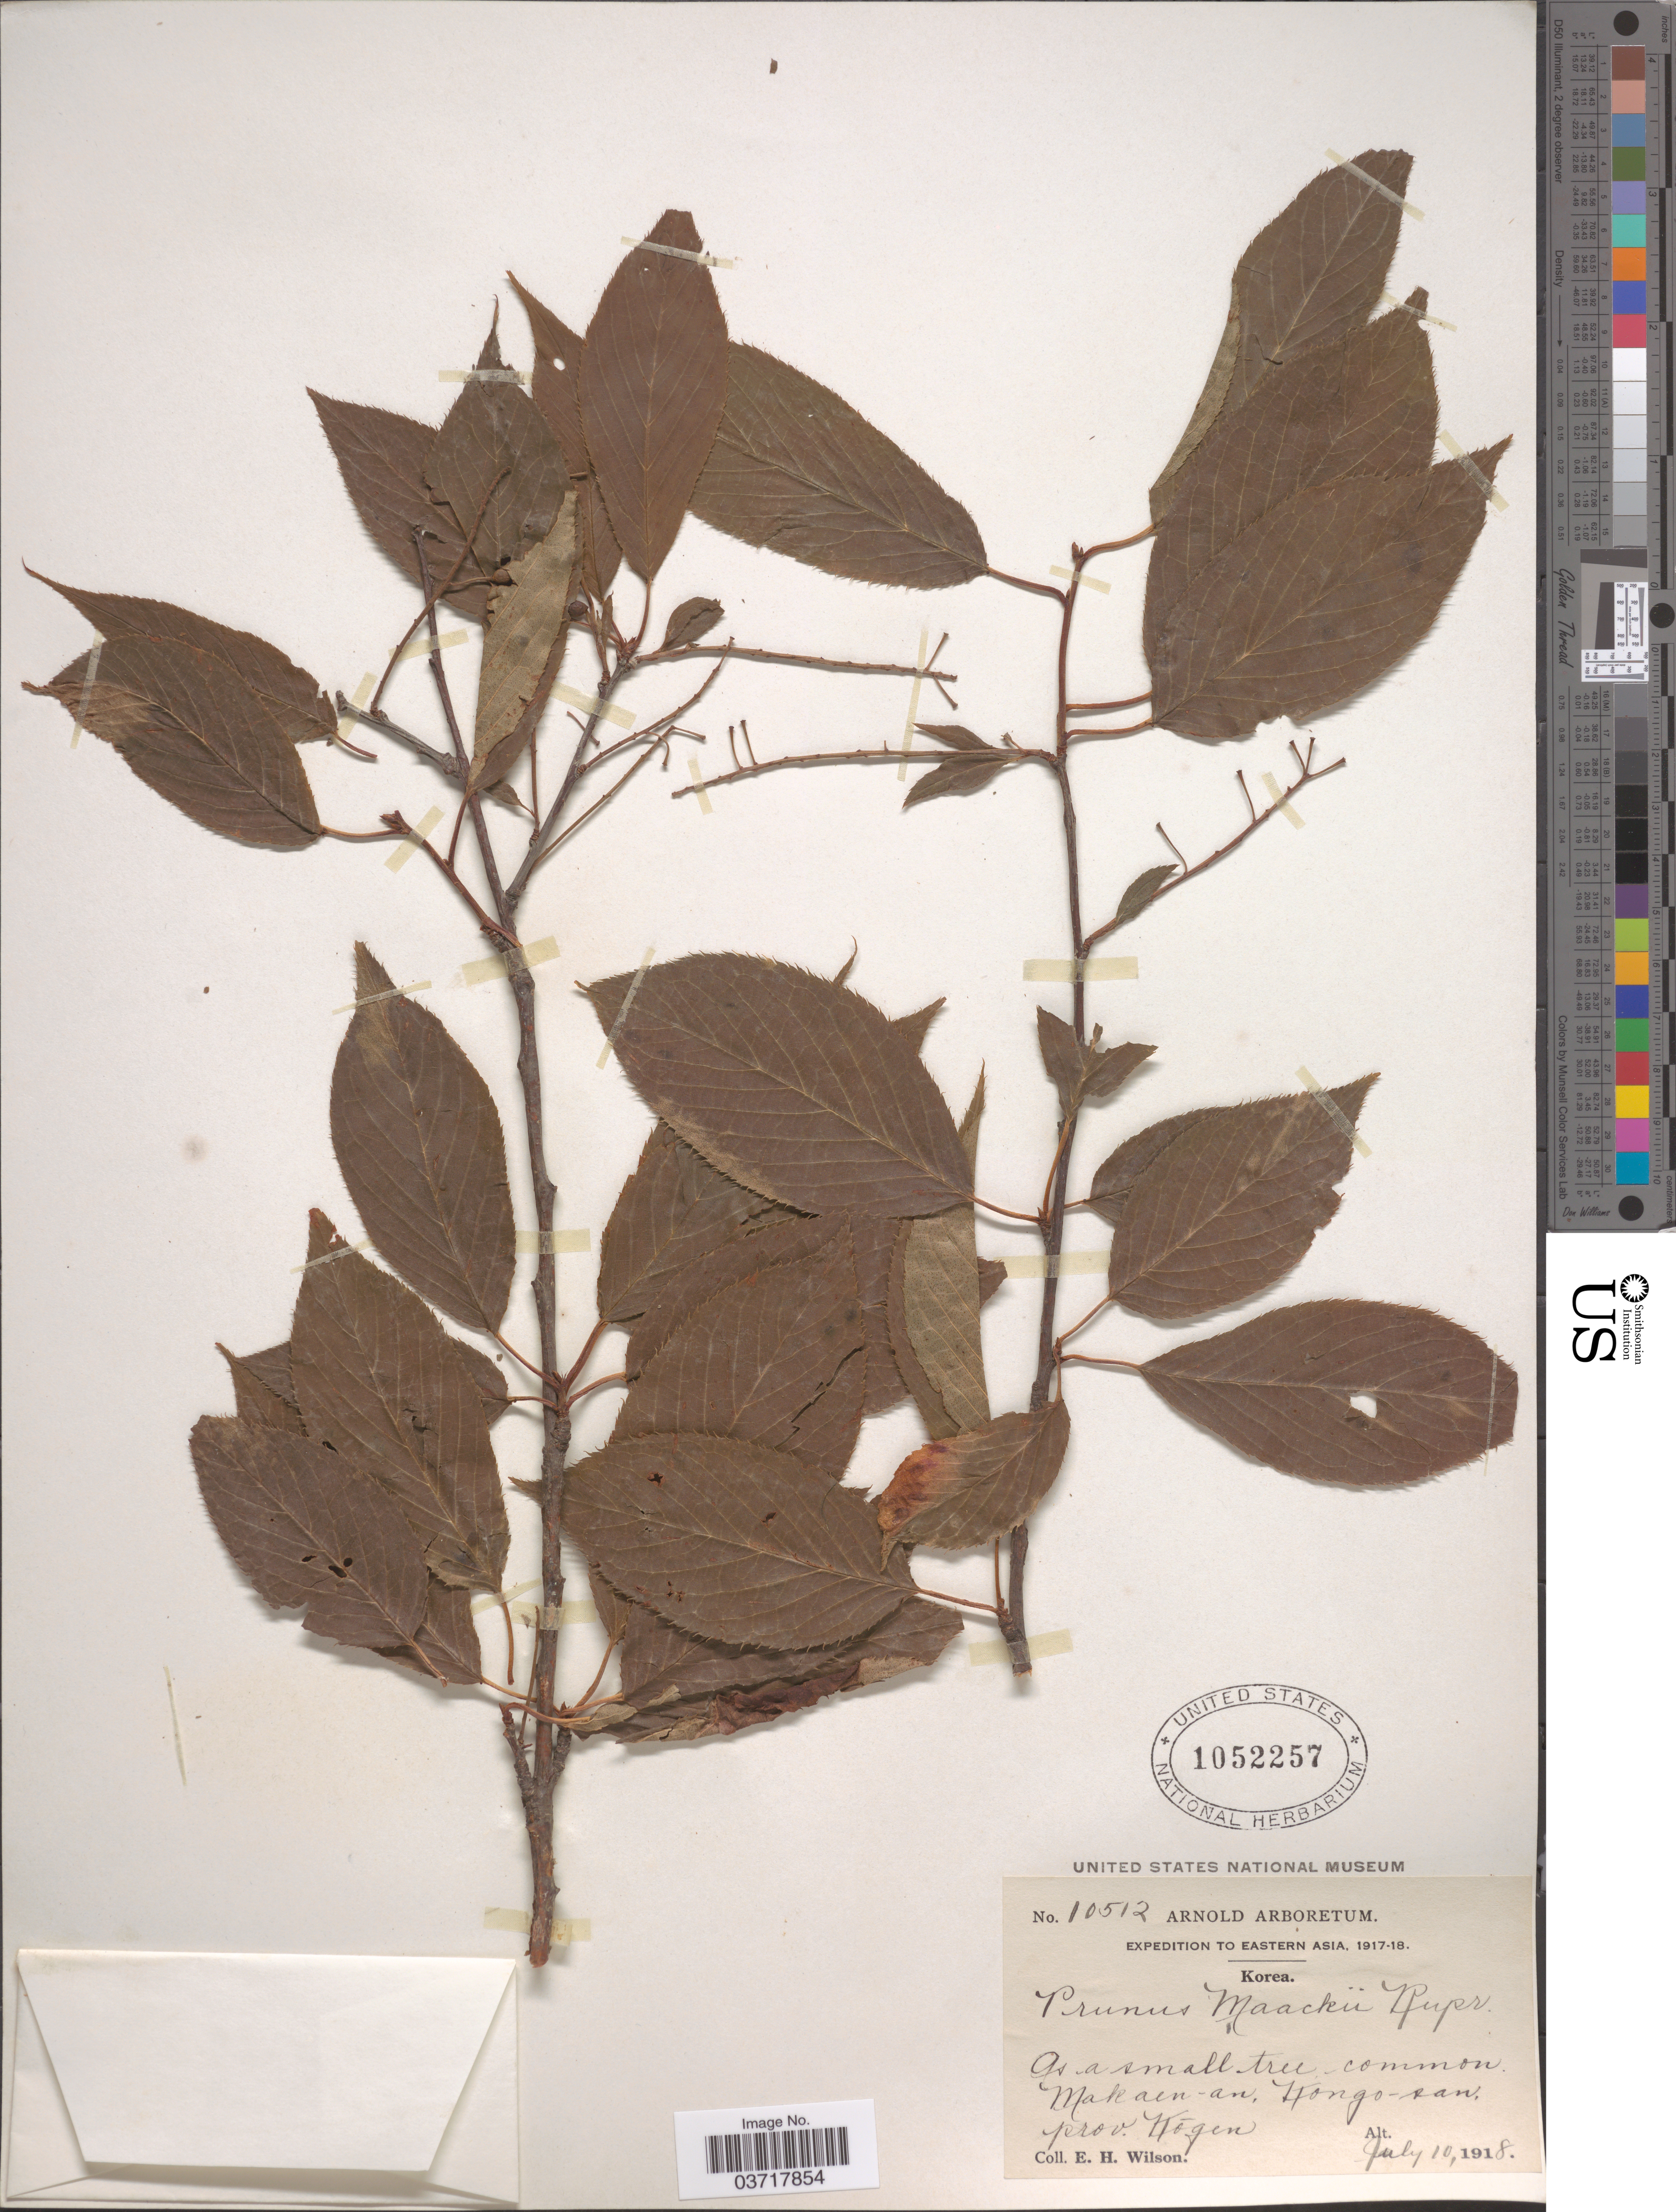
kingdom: Plantae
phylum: Tracheophyta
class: Magnoliopsida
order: Rosales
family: Rosaceae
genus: Prunus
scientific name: Prunus maackii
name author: Rupr.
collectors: E. Wilson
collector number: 10512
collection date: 1918-07-10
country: North Korea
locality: Makae-an, Kongo-san, prov. Kōgen.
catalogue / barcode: US 1052257